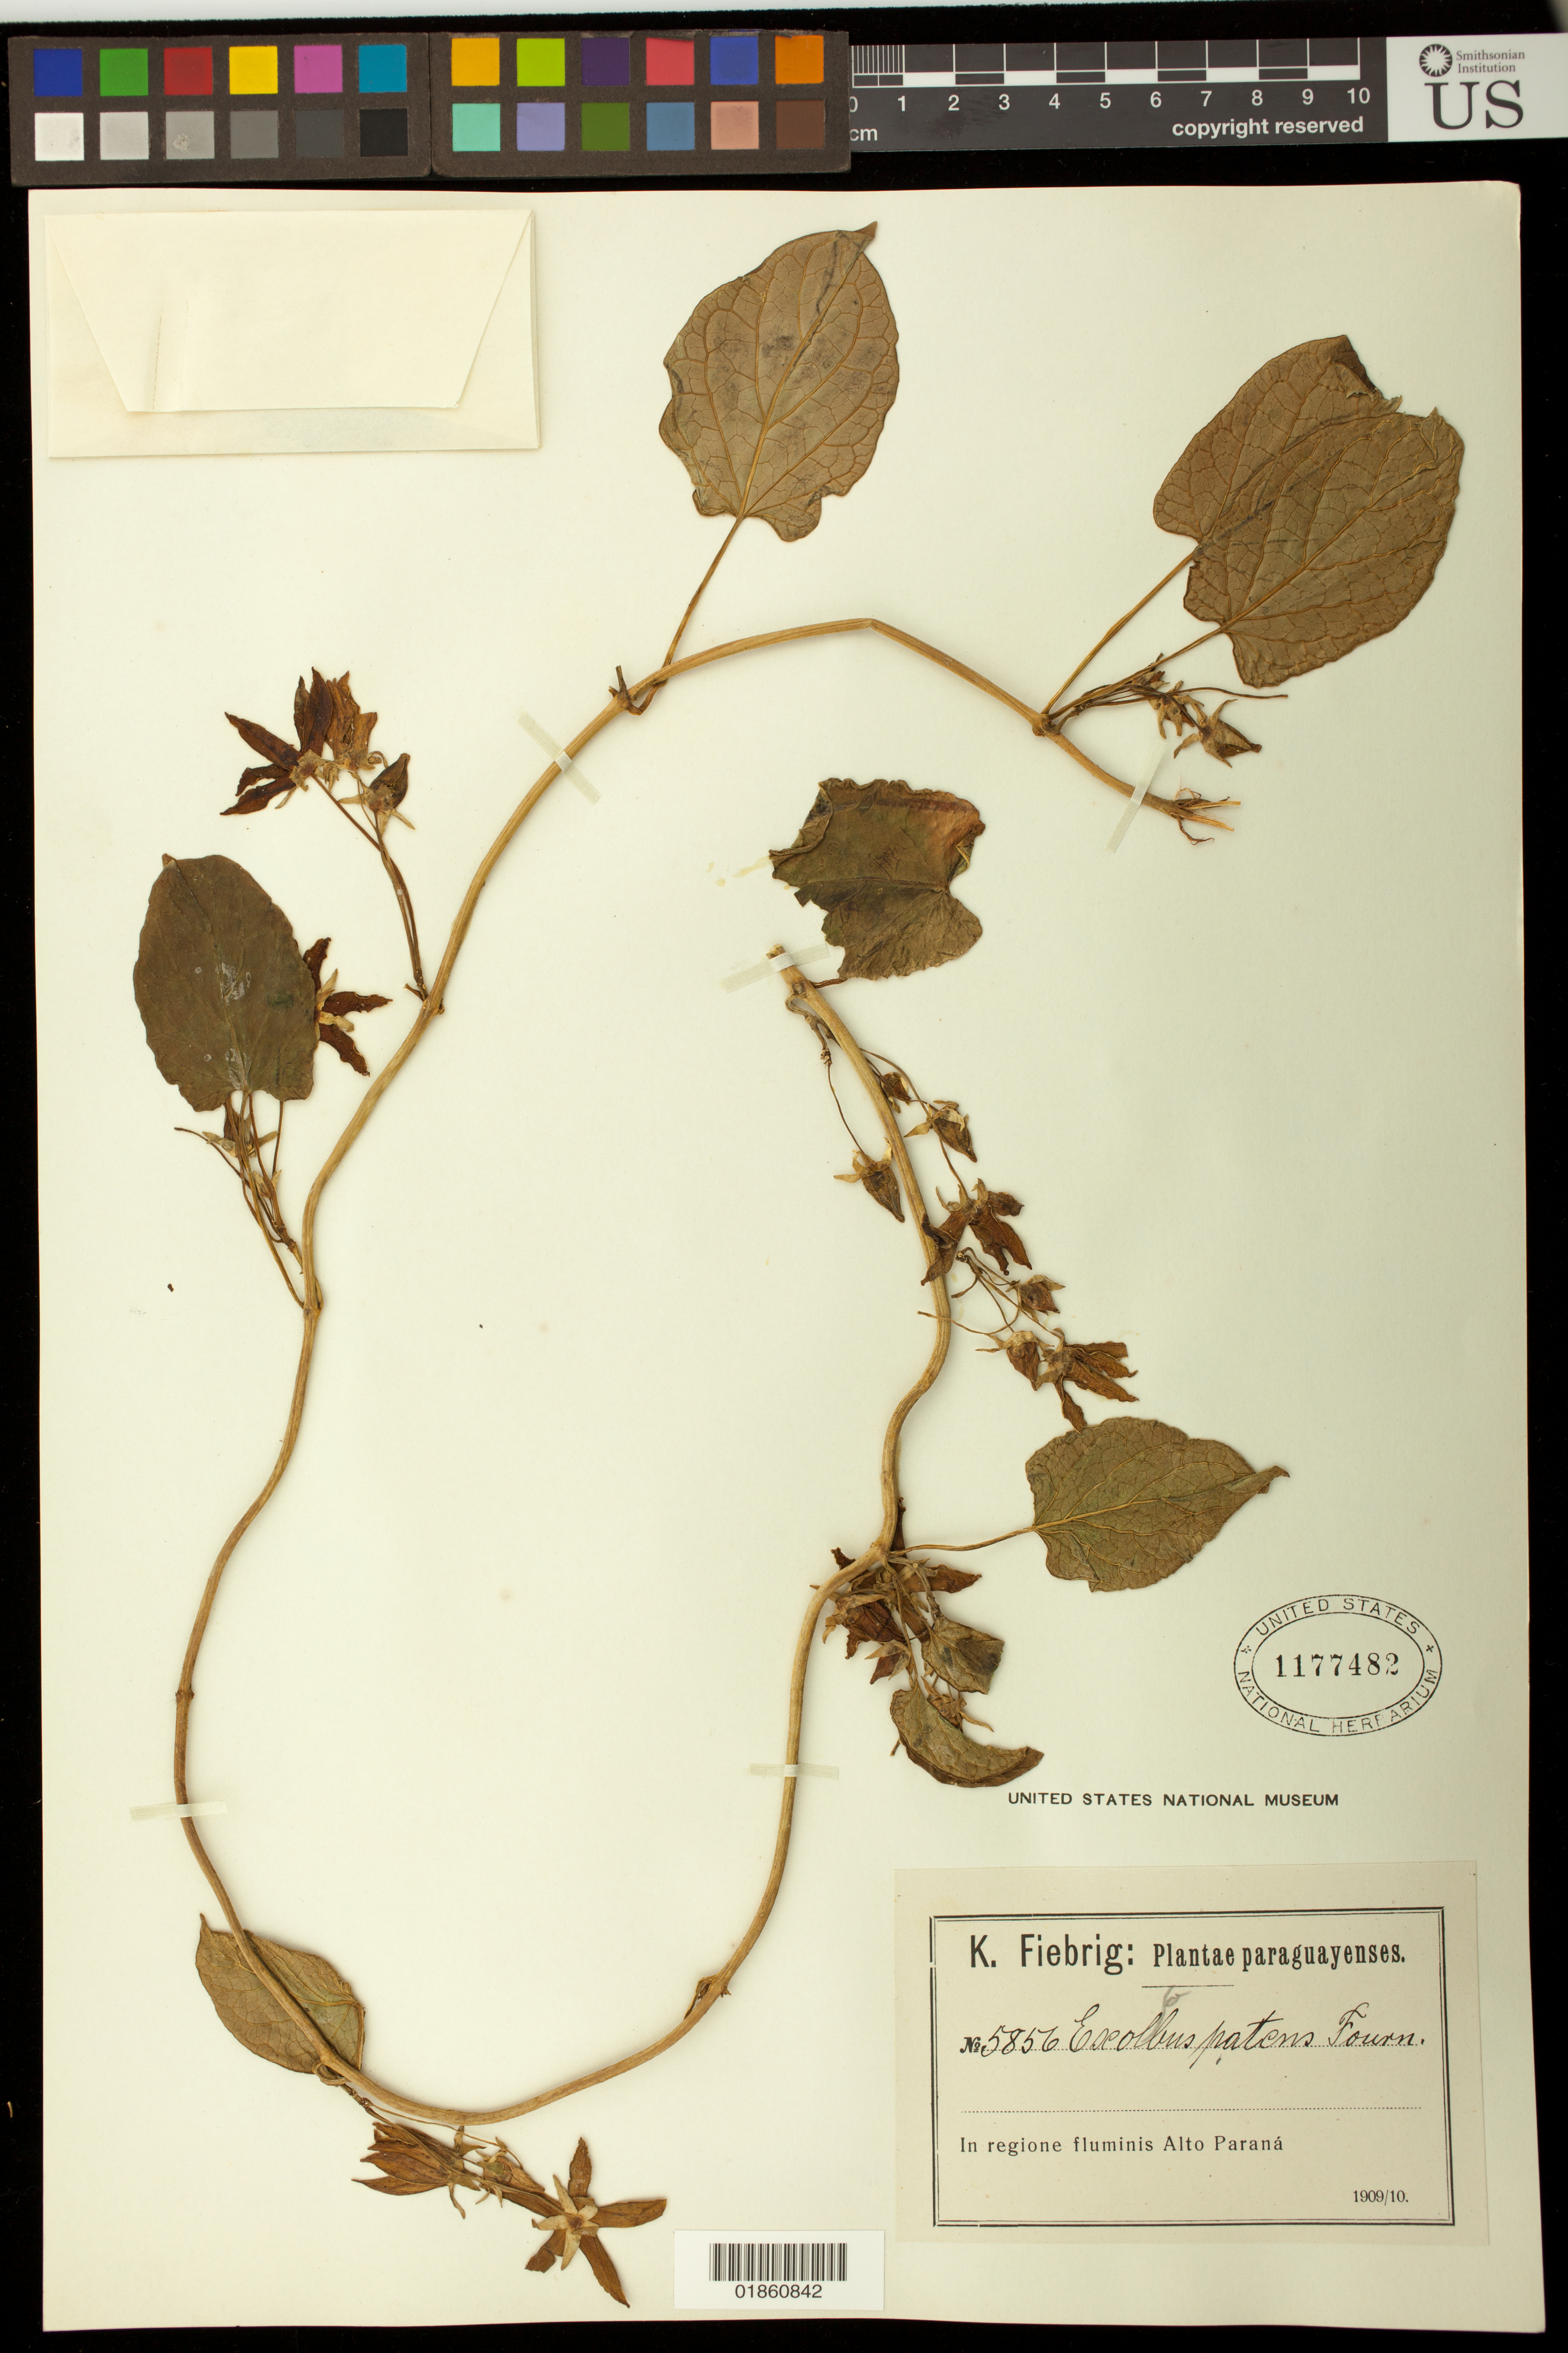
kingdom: Plantae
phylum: Tracheophyta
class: Magnoliopsida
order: Gentianales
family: Apocynaceae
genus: Gonolobus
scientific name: Gonolobus patens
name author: Decne.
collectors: K. Fiebrig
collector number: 5856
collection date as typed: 1909 to -- --- 1910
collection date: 1909/1910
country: Paraguay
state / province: Alto Paraná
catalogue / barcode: US 1177482